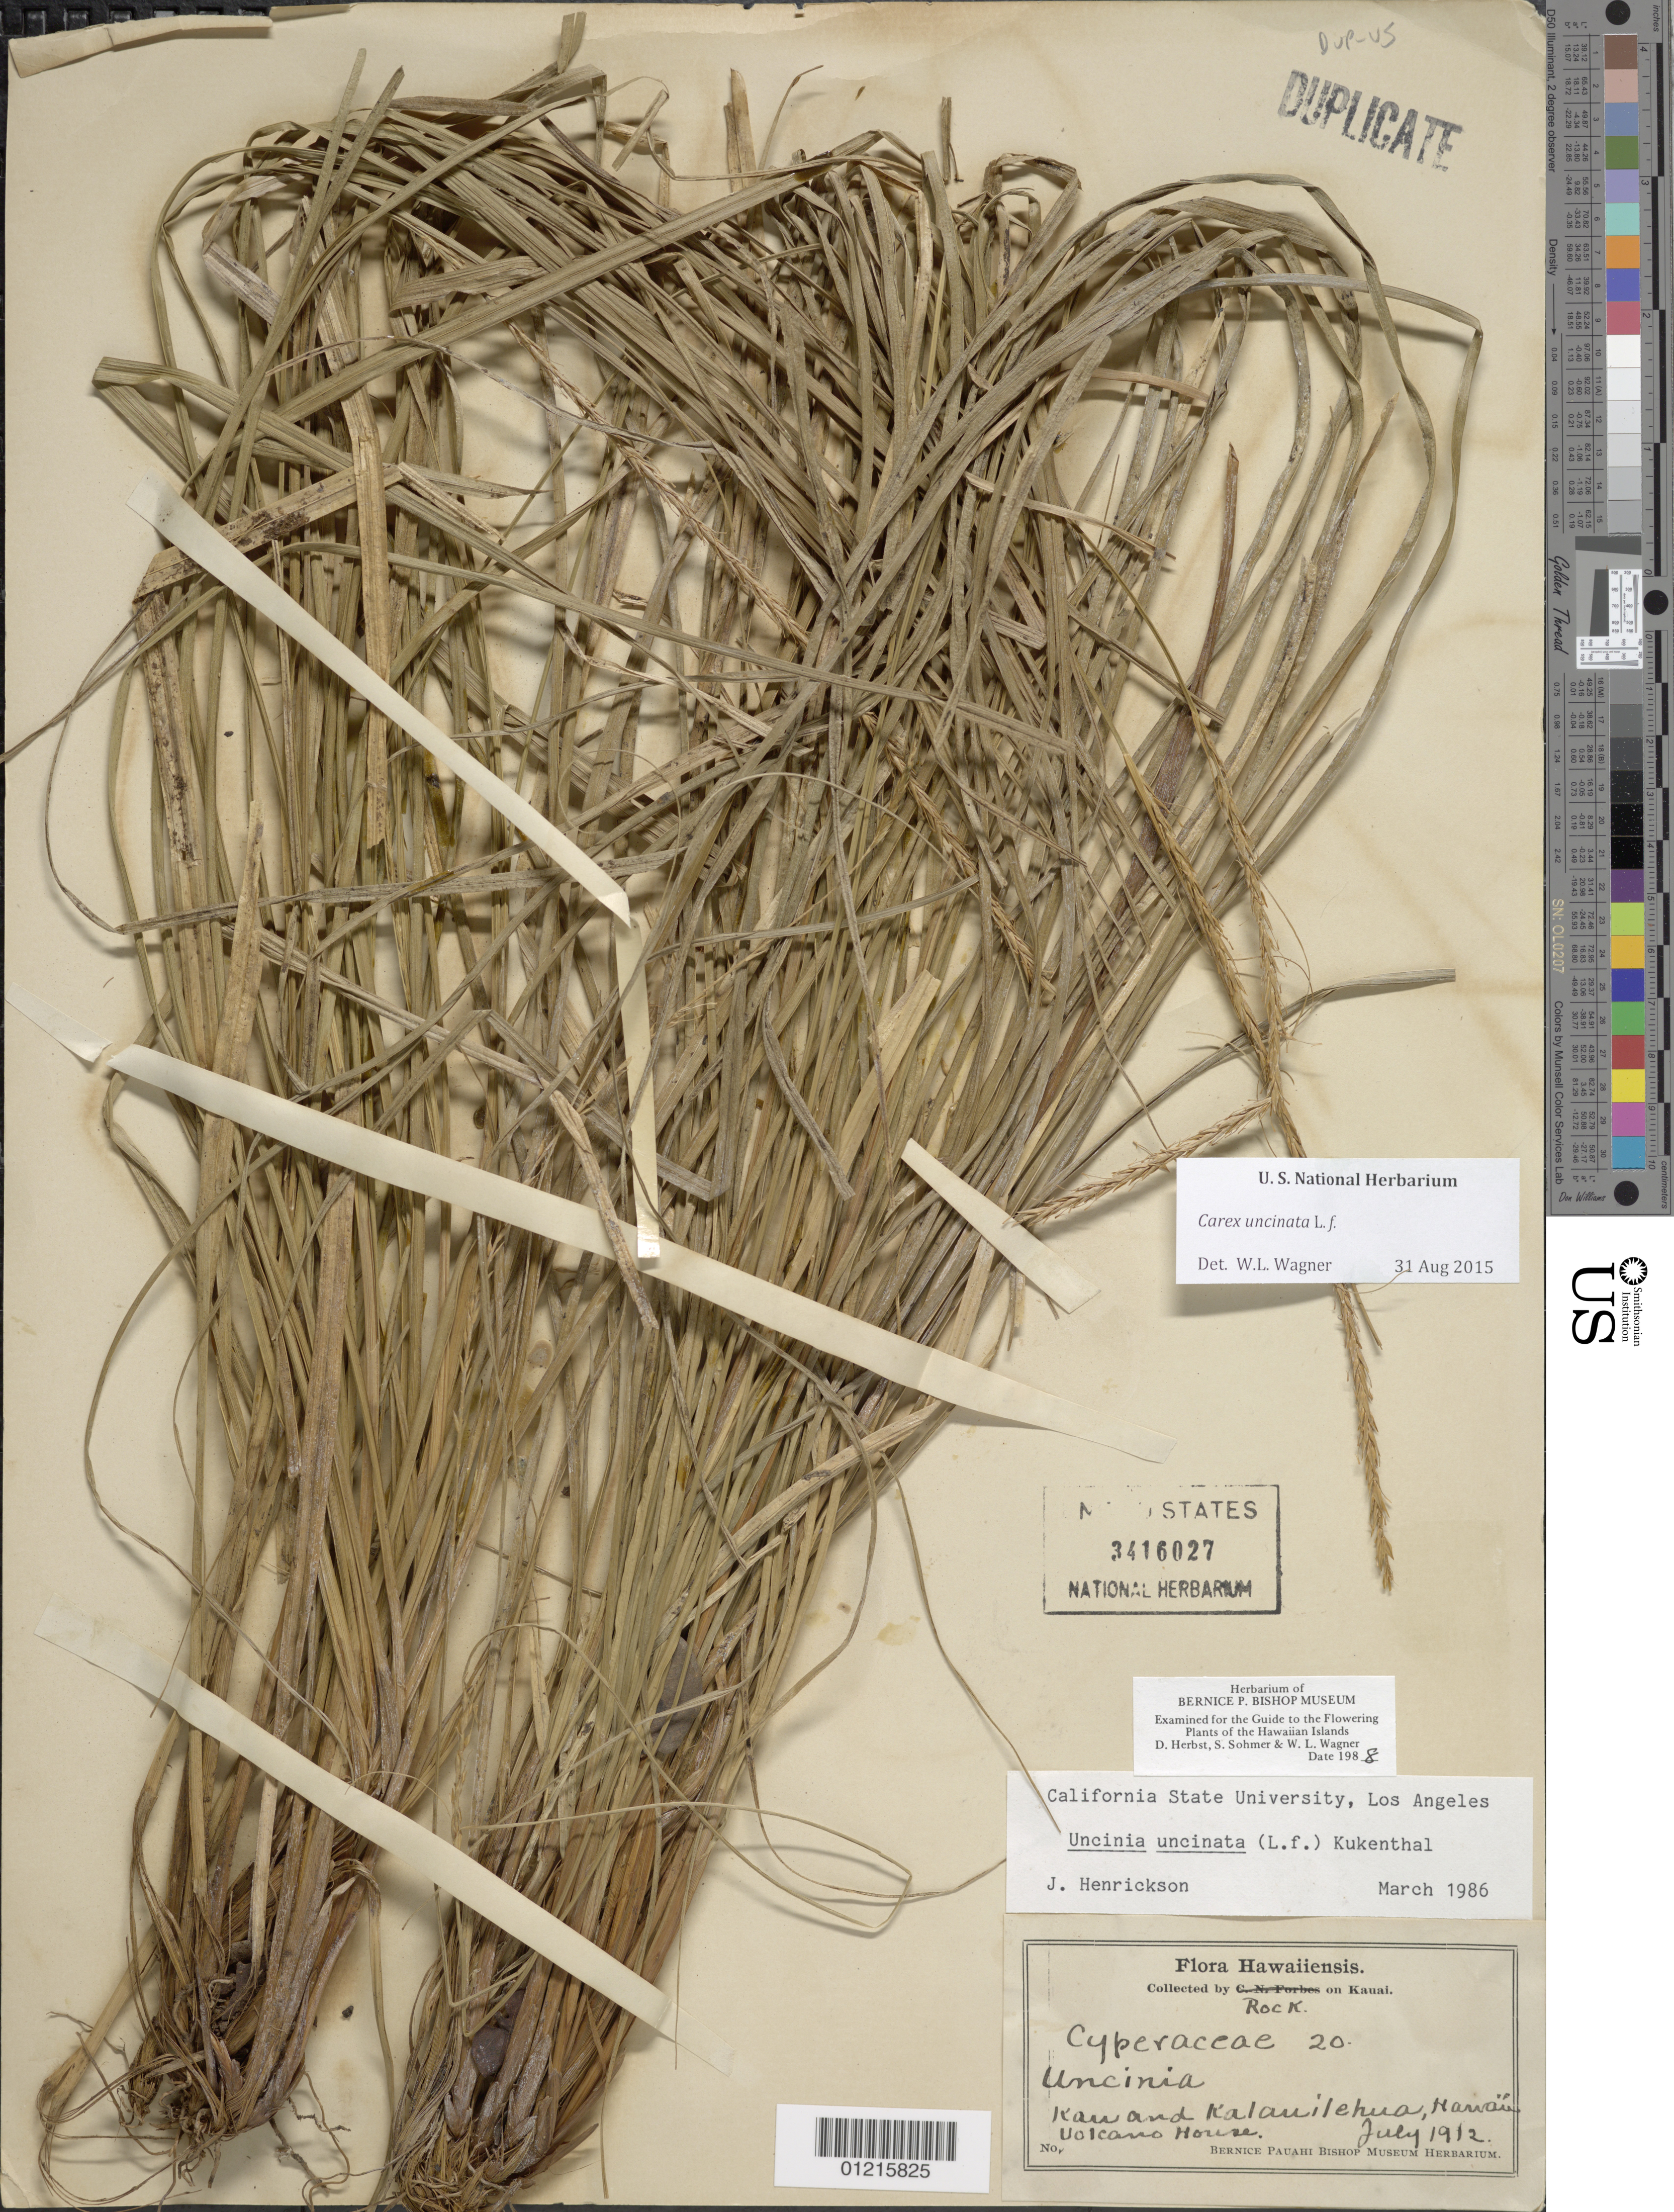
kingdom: Plantae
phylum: Tracheophyta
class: Liliopsida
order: Poales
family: Cyperaceae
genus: Carex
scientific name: Carex uncinata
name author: L. f.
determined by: Wagner, W. L., (BOT), Smithsonian Institution - National Museum of Natural History (UNITED STATES)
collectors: J. F. Rock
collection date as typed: jul 1912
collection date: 1912-07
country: United States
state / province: Hawaii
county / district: Kauai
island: Kaua'i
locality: Kau and Kalauilehua, Hawaii Volcano House.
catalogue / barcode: US 3416027